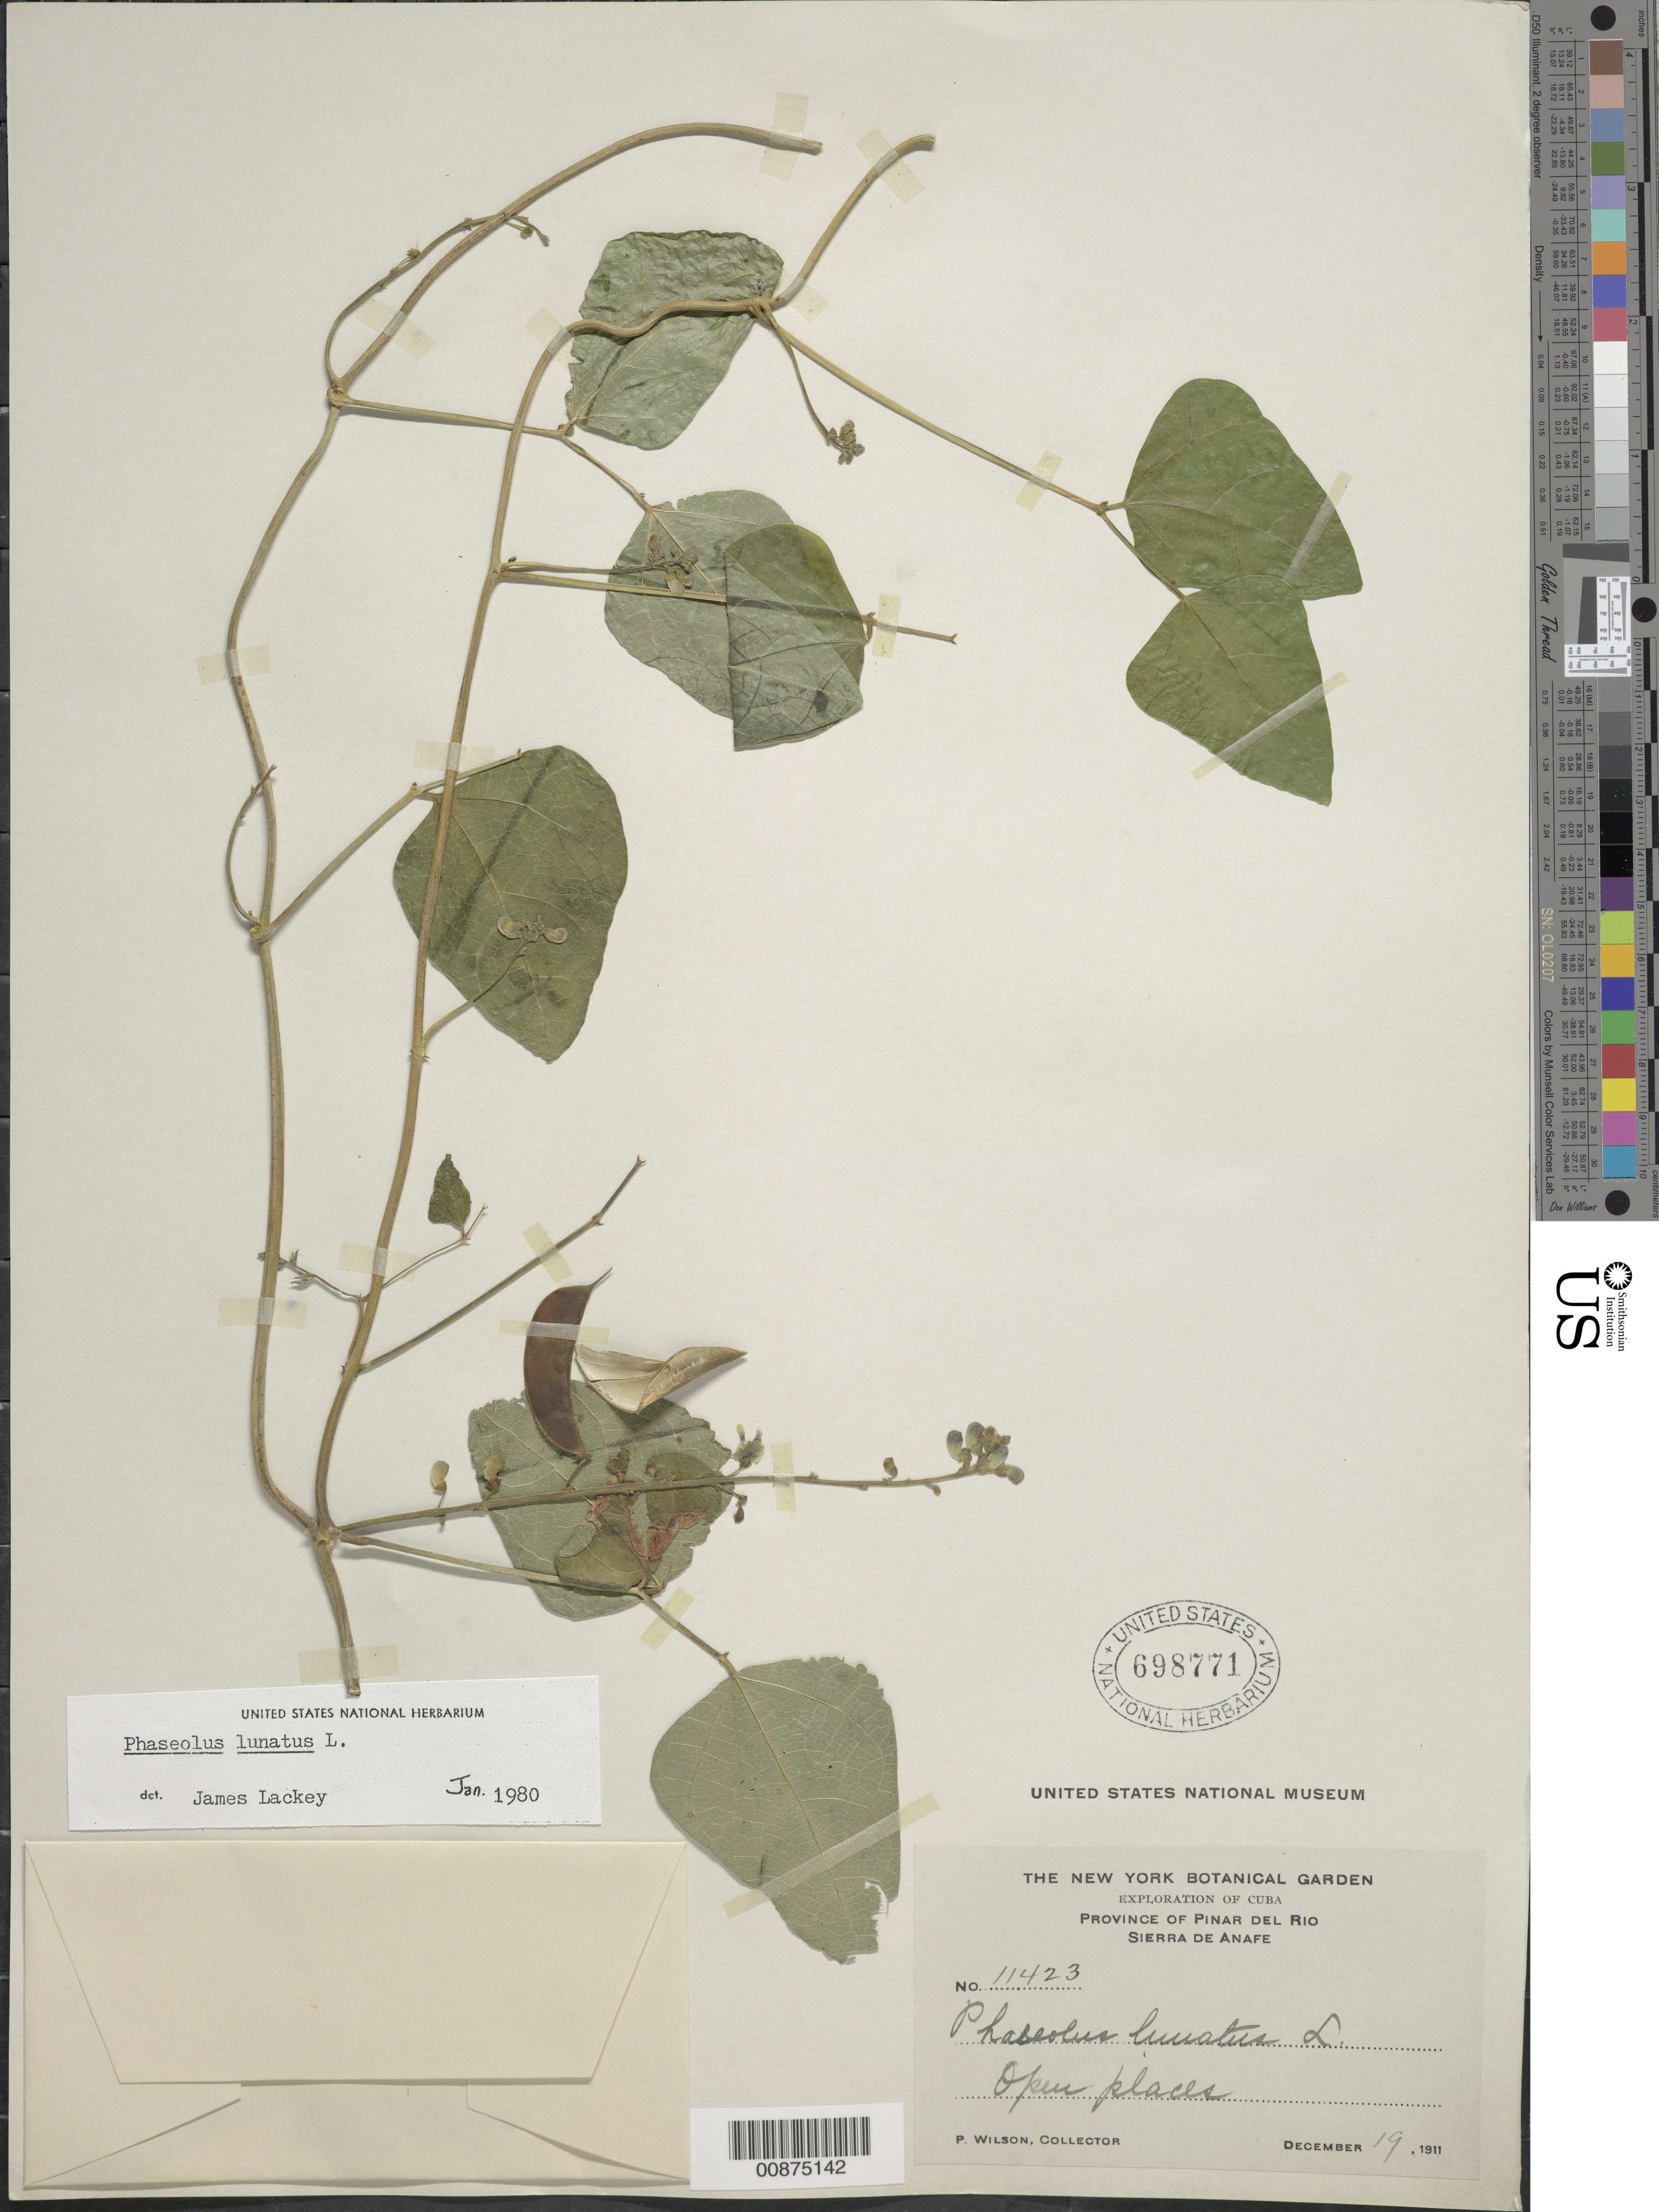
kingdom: Plantae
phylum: Tracheophyta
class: Magnoliopsida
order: Fabales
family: Fabaceae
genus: Phaseolus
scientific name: Phaseolus lunatus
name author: L.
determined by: Lackey, J.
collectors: P. Wilson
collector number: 11423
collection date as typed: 19 Dec 1911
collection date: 1911-12-19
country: Cuba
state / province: Pinar del Rio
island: Cuba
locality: Sierra de Anafe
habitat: Open places.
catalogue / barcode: US 698771